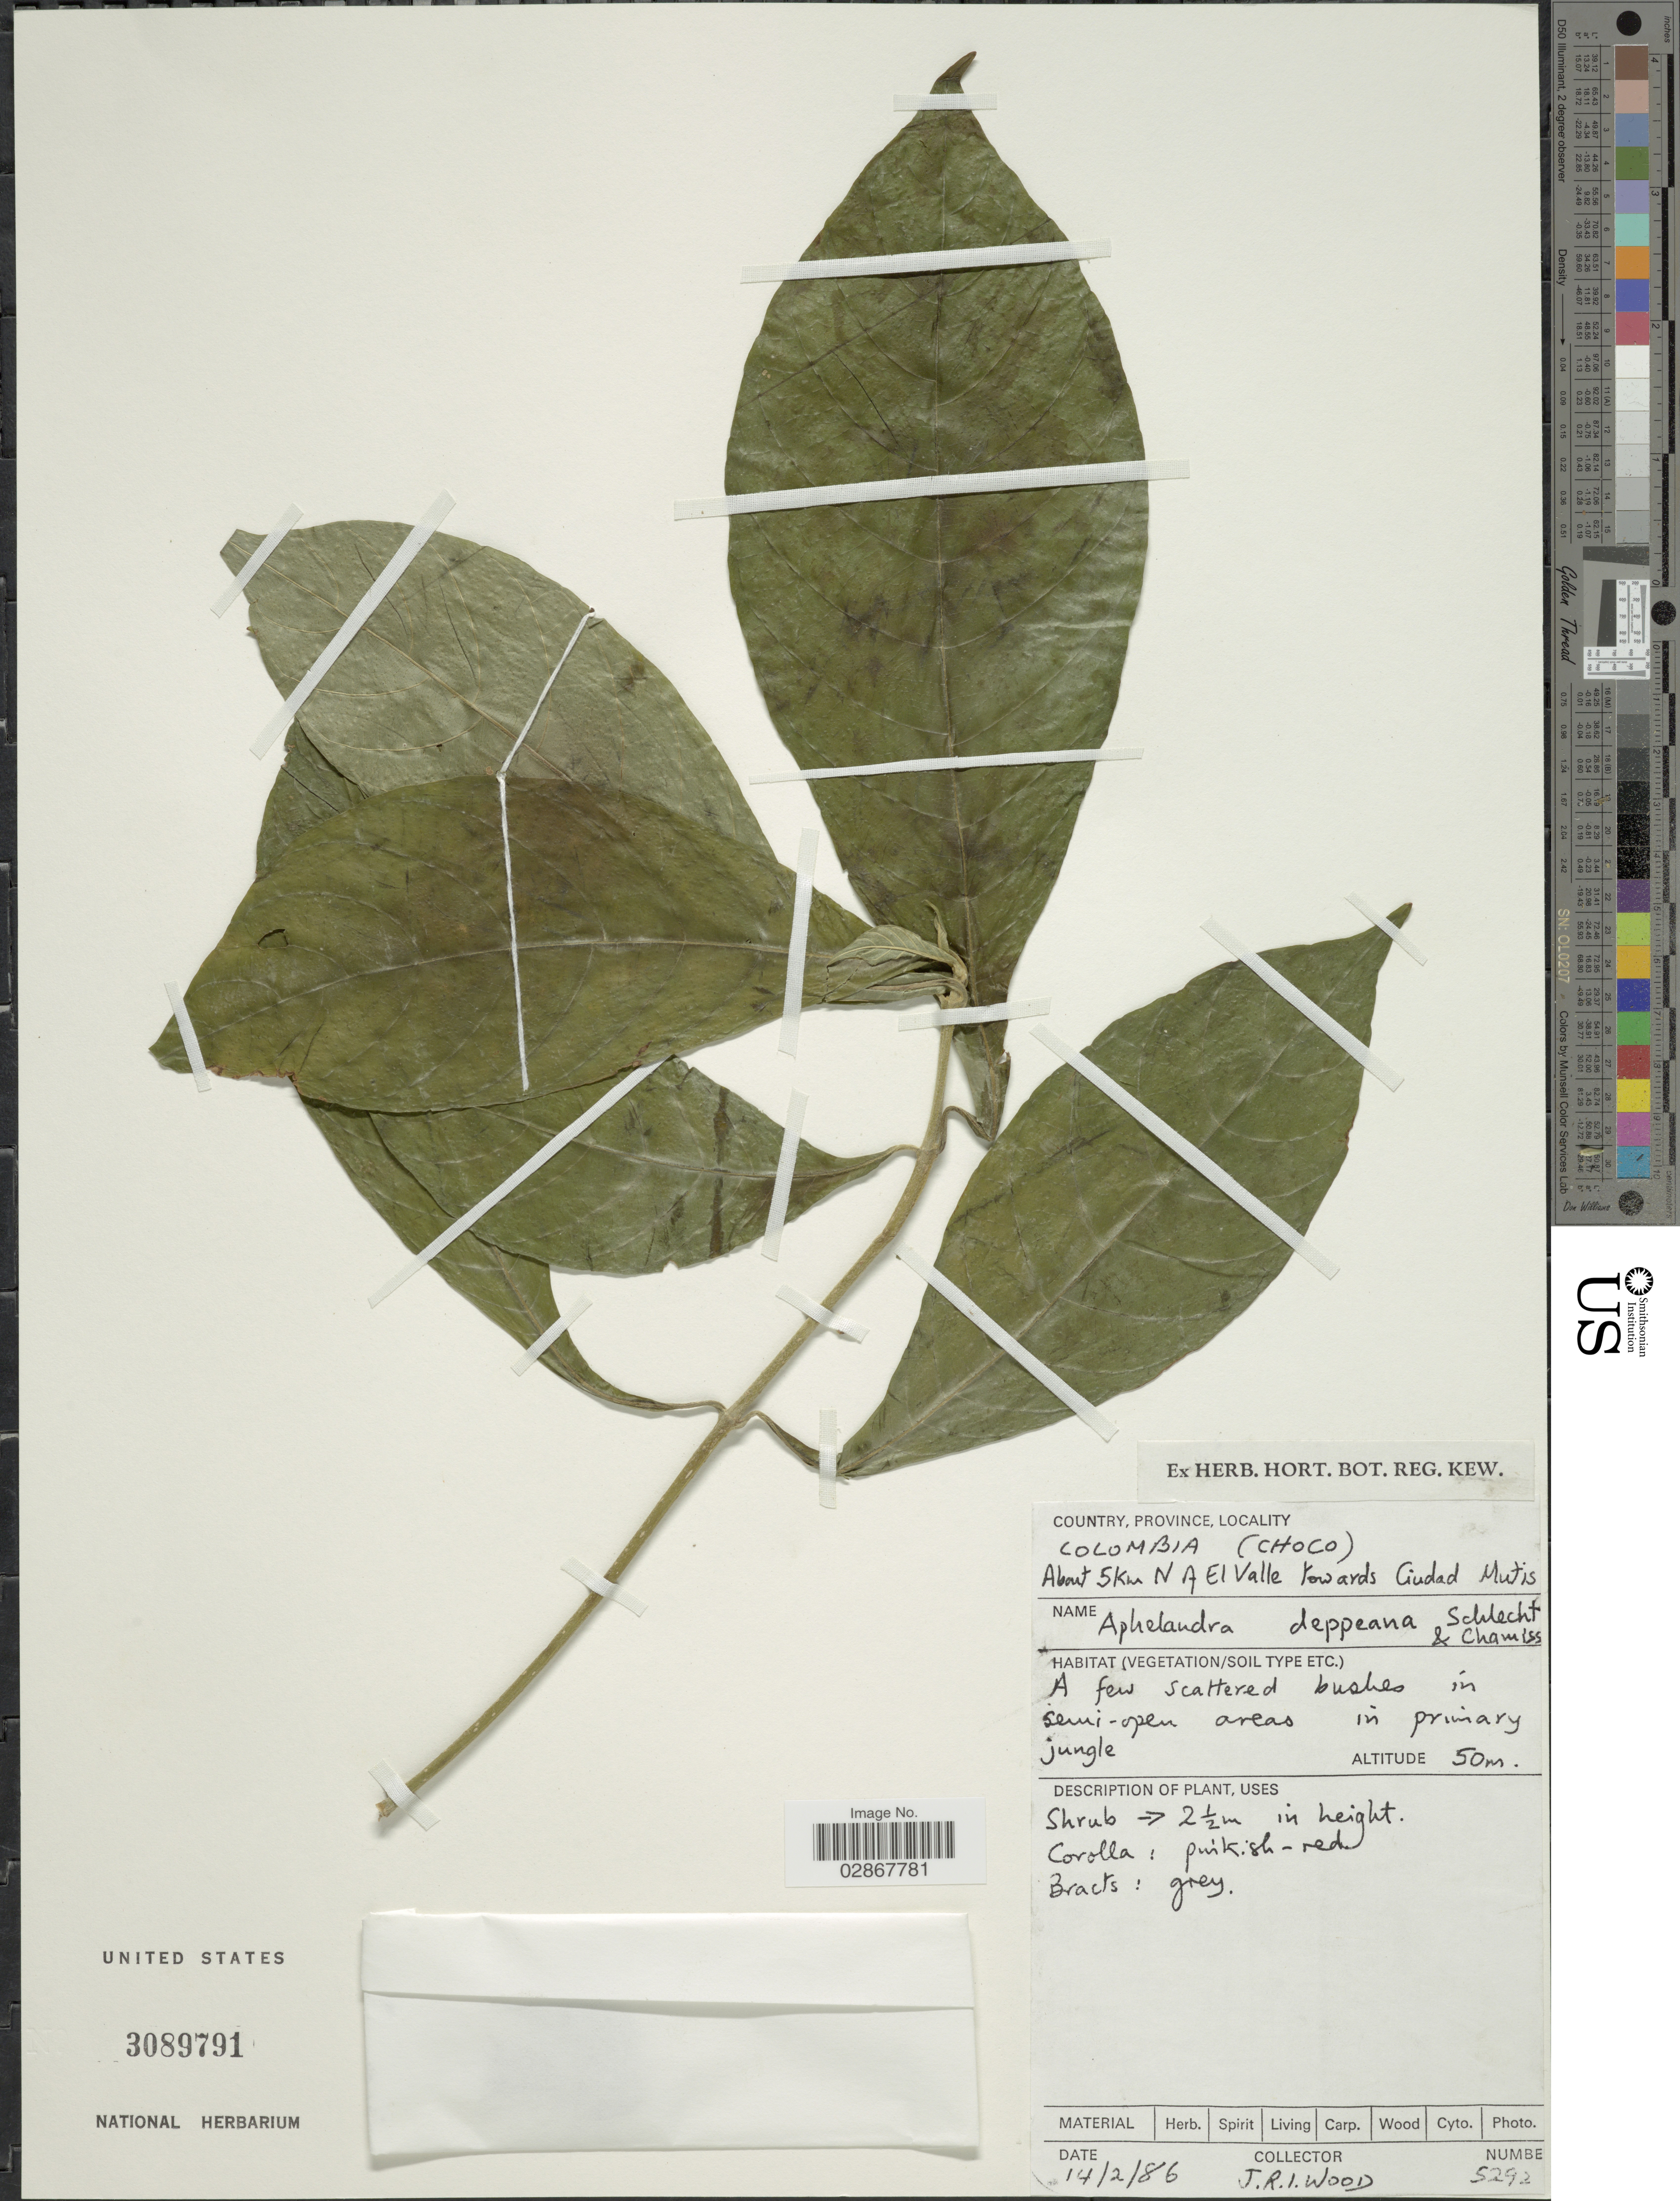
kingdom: Plantae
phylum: Tracheophyta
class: Magnoliopsida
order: Lamiales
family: Acanthaceae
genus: Aphelandra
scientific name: Aphelandra scabra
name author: (Vahl) Sm.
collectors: J. R. I. Wood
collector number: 5292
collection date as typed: Transcribed d/m/y: 14/2/86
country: Colombia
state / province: Chocó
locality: About 5 km N A El Valle towards Ciudad Mutis.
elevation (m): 50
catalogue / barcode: US 3089791